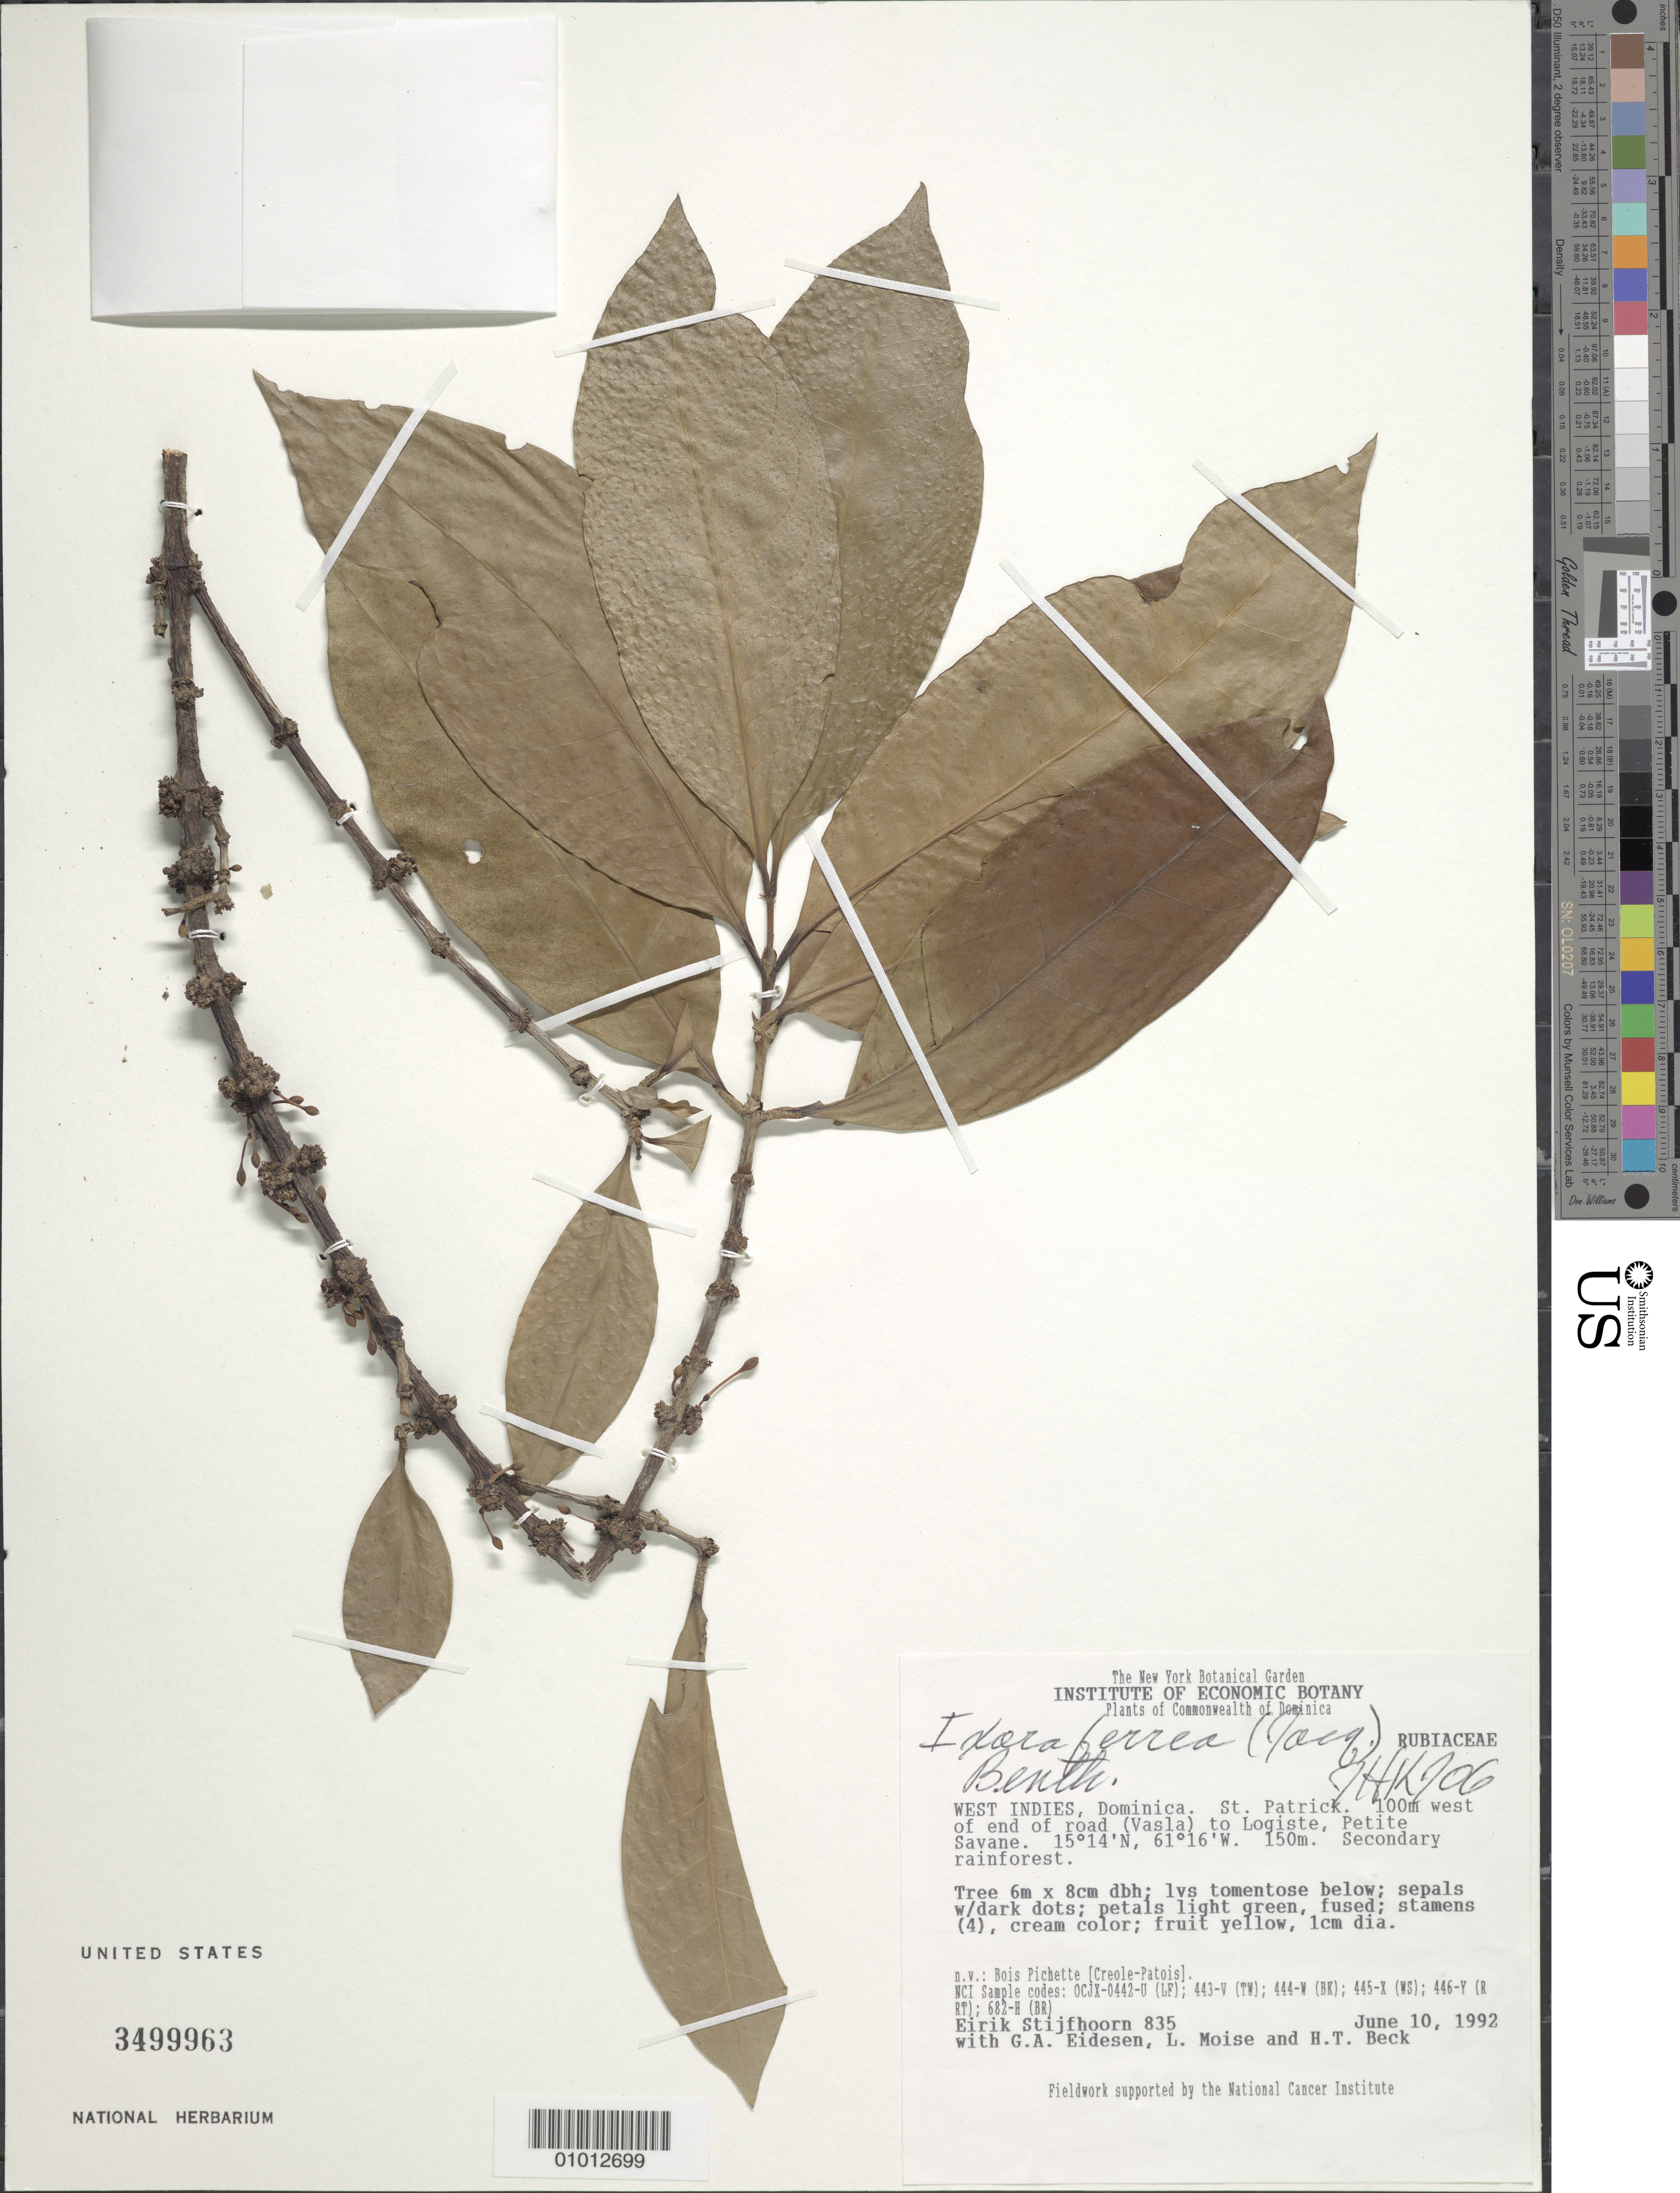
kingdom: Plantae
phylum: Tracheophyta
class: Magnoliopsida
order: Gentianales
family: Rubiaceae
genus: Ixora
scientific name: Ixora ferrea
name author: (Jacq.) Benth.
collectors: E. Stijfhoorn, G. Eidesen, L. Moise & H. T. Beck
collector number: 835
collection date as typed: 10 Jun 1992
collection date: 1992-06-10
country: Dominica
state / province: St. Patrick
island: Dominica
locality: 100 m west of end of road (Vasla) to Logiste, Petite Savane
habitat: Secondary rainforest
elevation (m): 150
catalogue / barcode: US 3499963